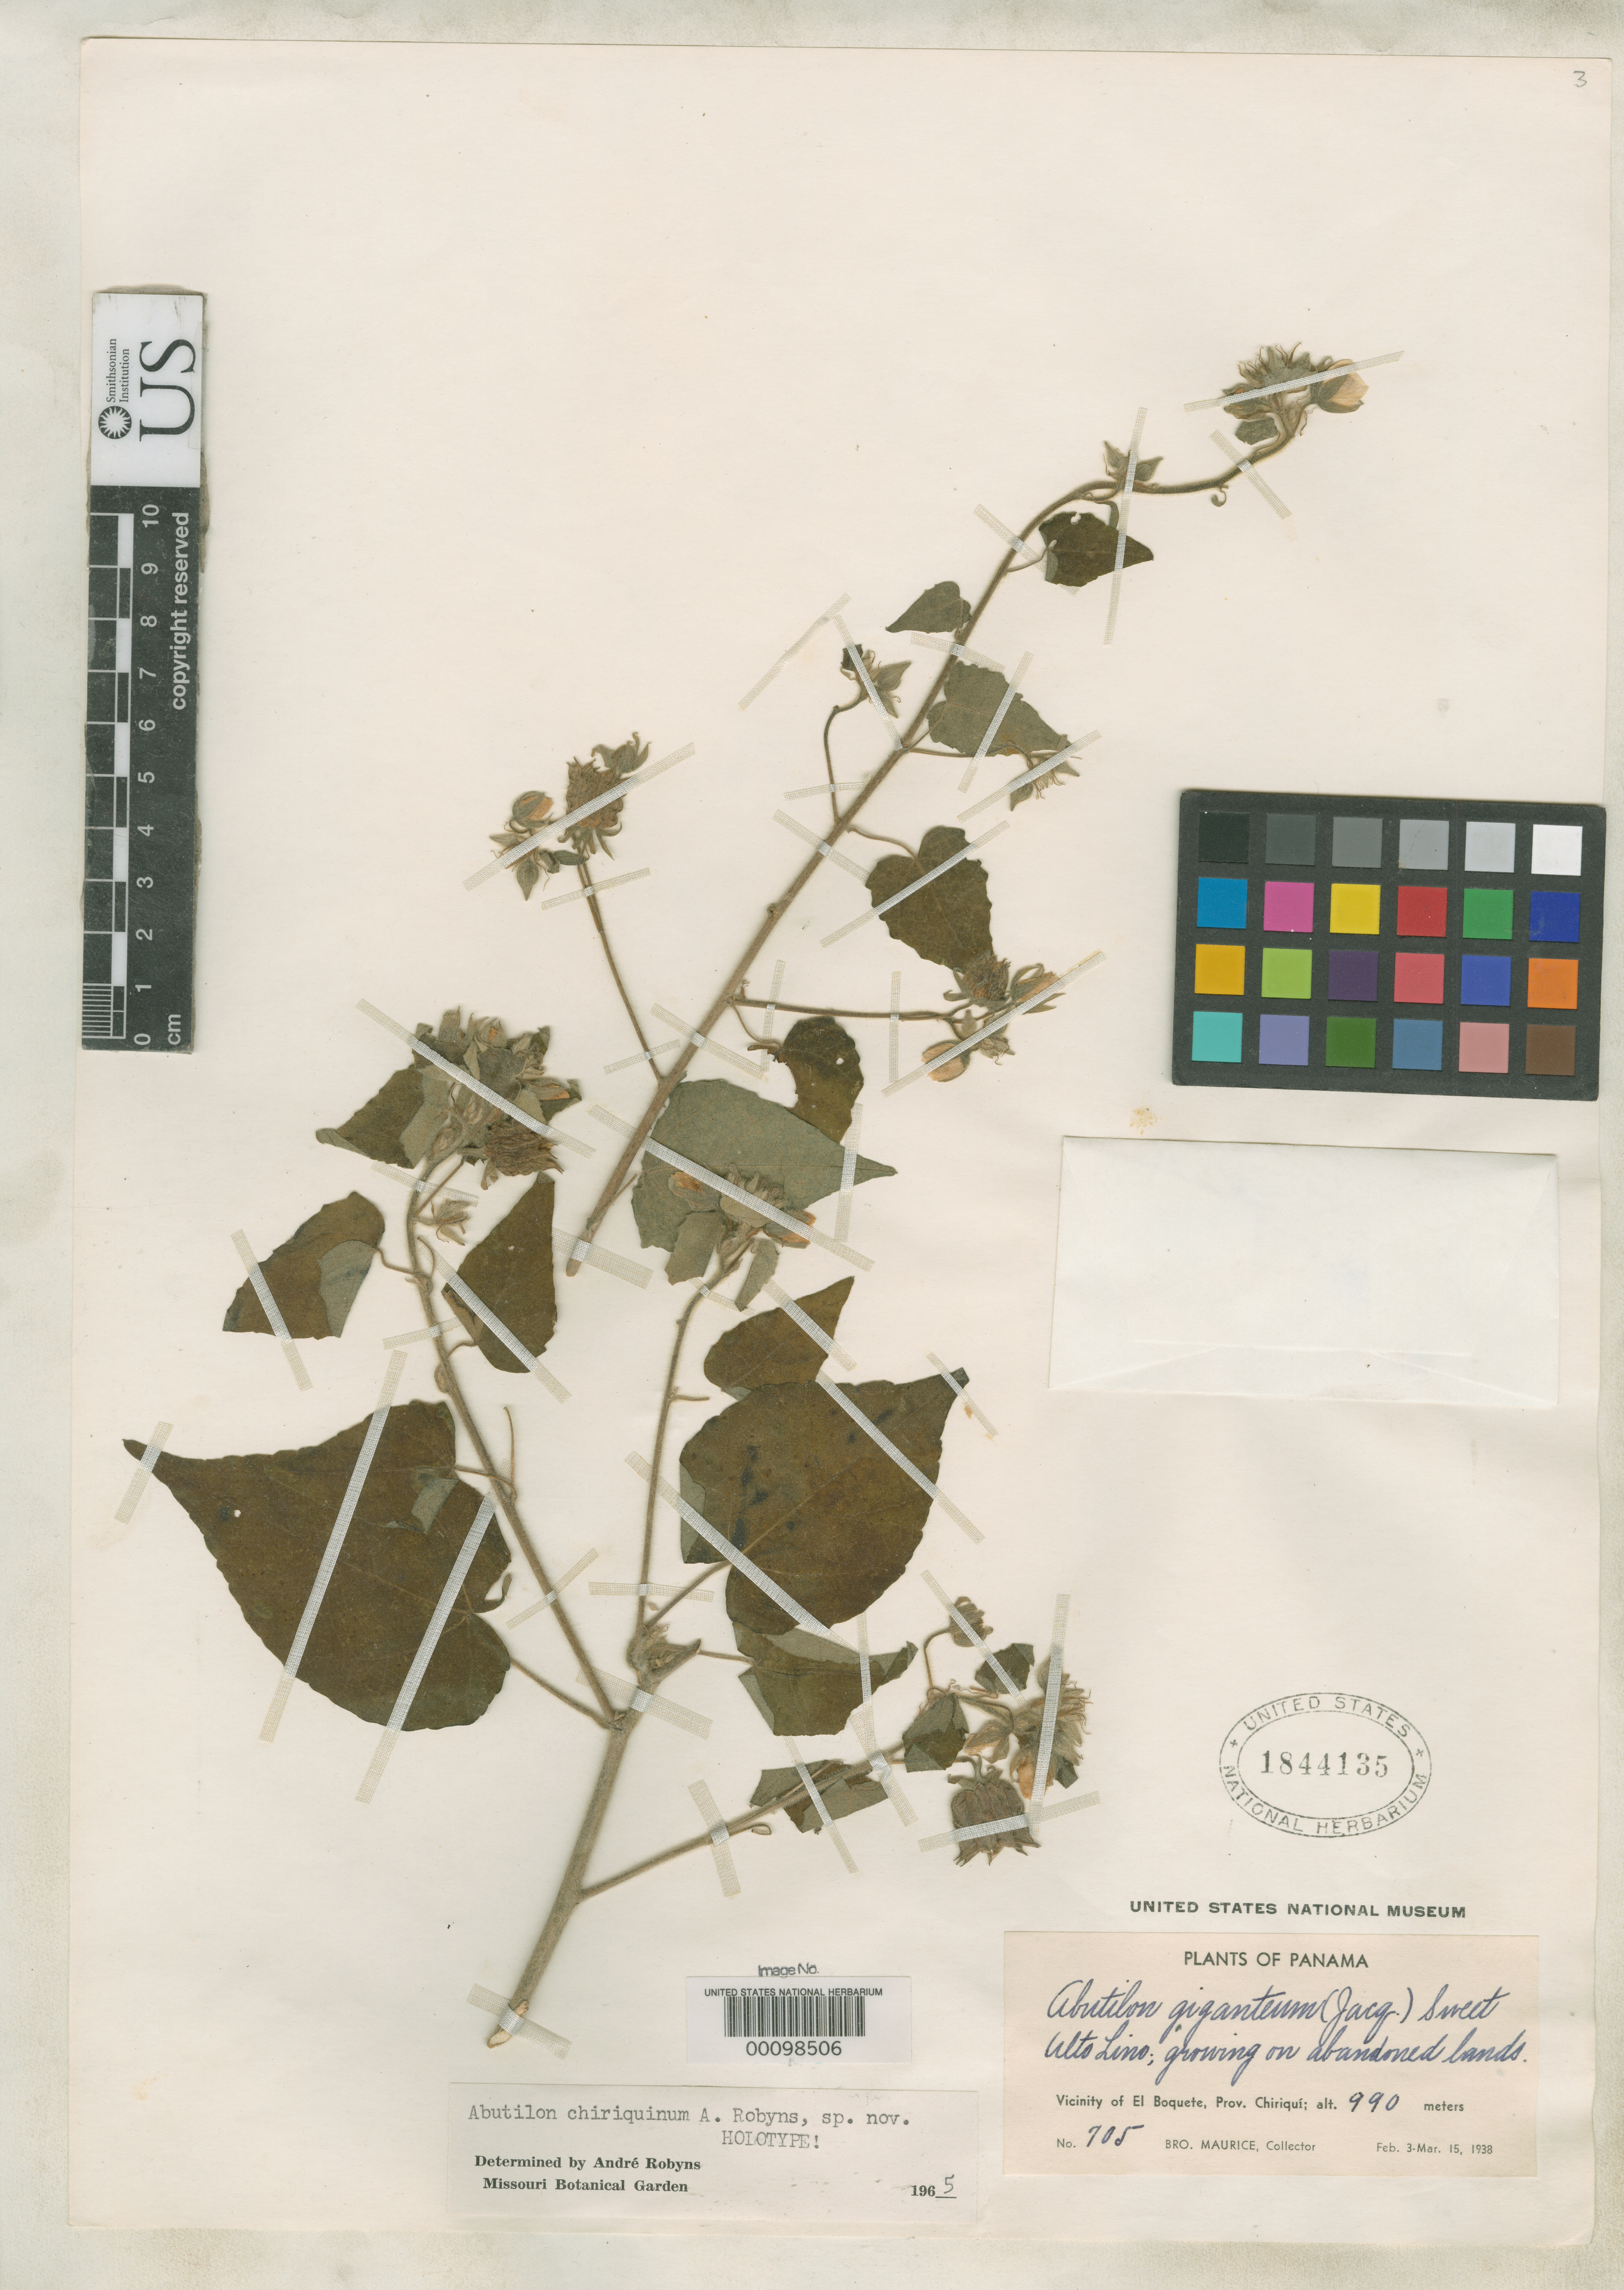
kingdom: Plantae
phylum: Tracheophyta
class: Magnoliopsida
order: Malvales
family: Malvaceae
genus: Abutilon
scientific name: Abutilon chiriquinum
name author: A. Robyns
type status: Holotype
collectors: B. Maurice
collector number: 705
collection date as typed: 03 Feb 1938 to 15 Mar 1938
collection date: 1938-02-03/1938-03-15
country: Panama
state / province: Chiriquí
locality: El Boquete.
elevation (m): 990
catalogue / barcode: US 1844135